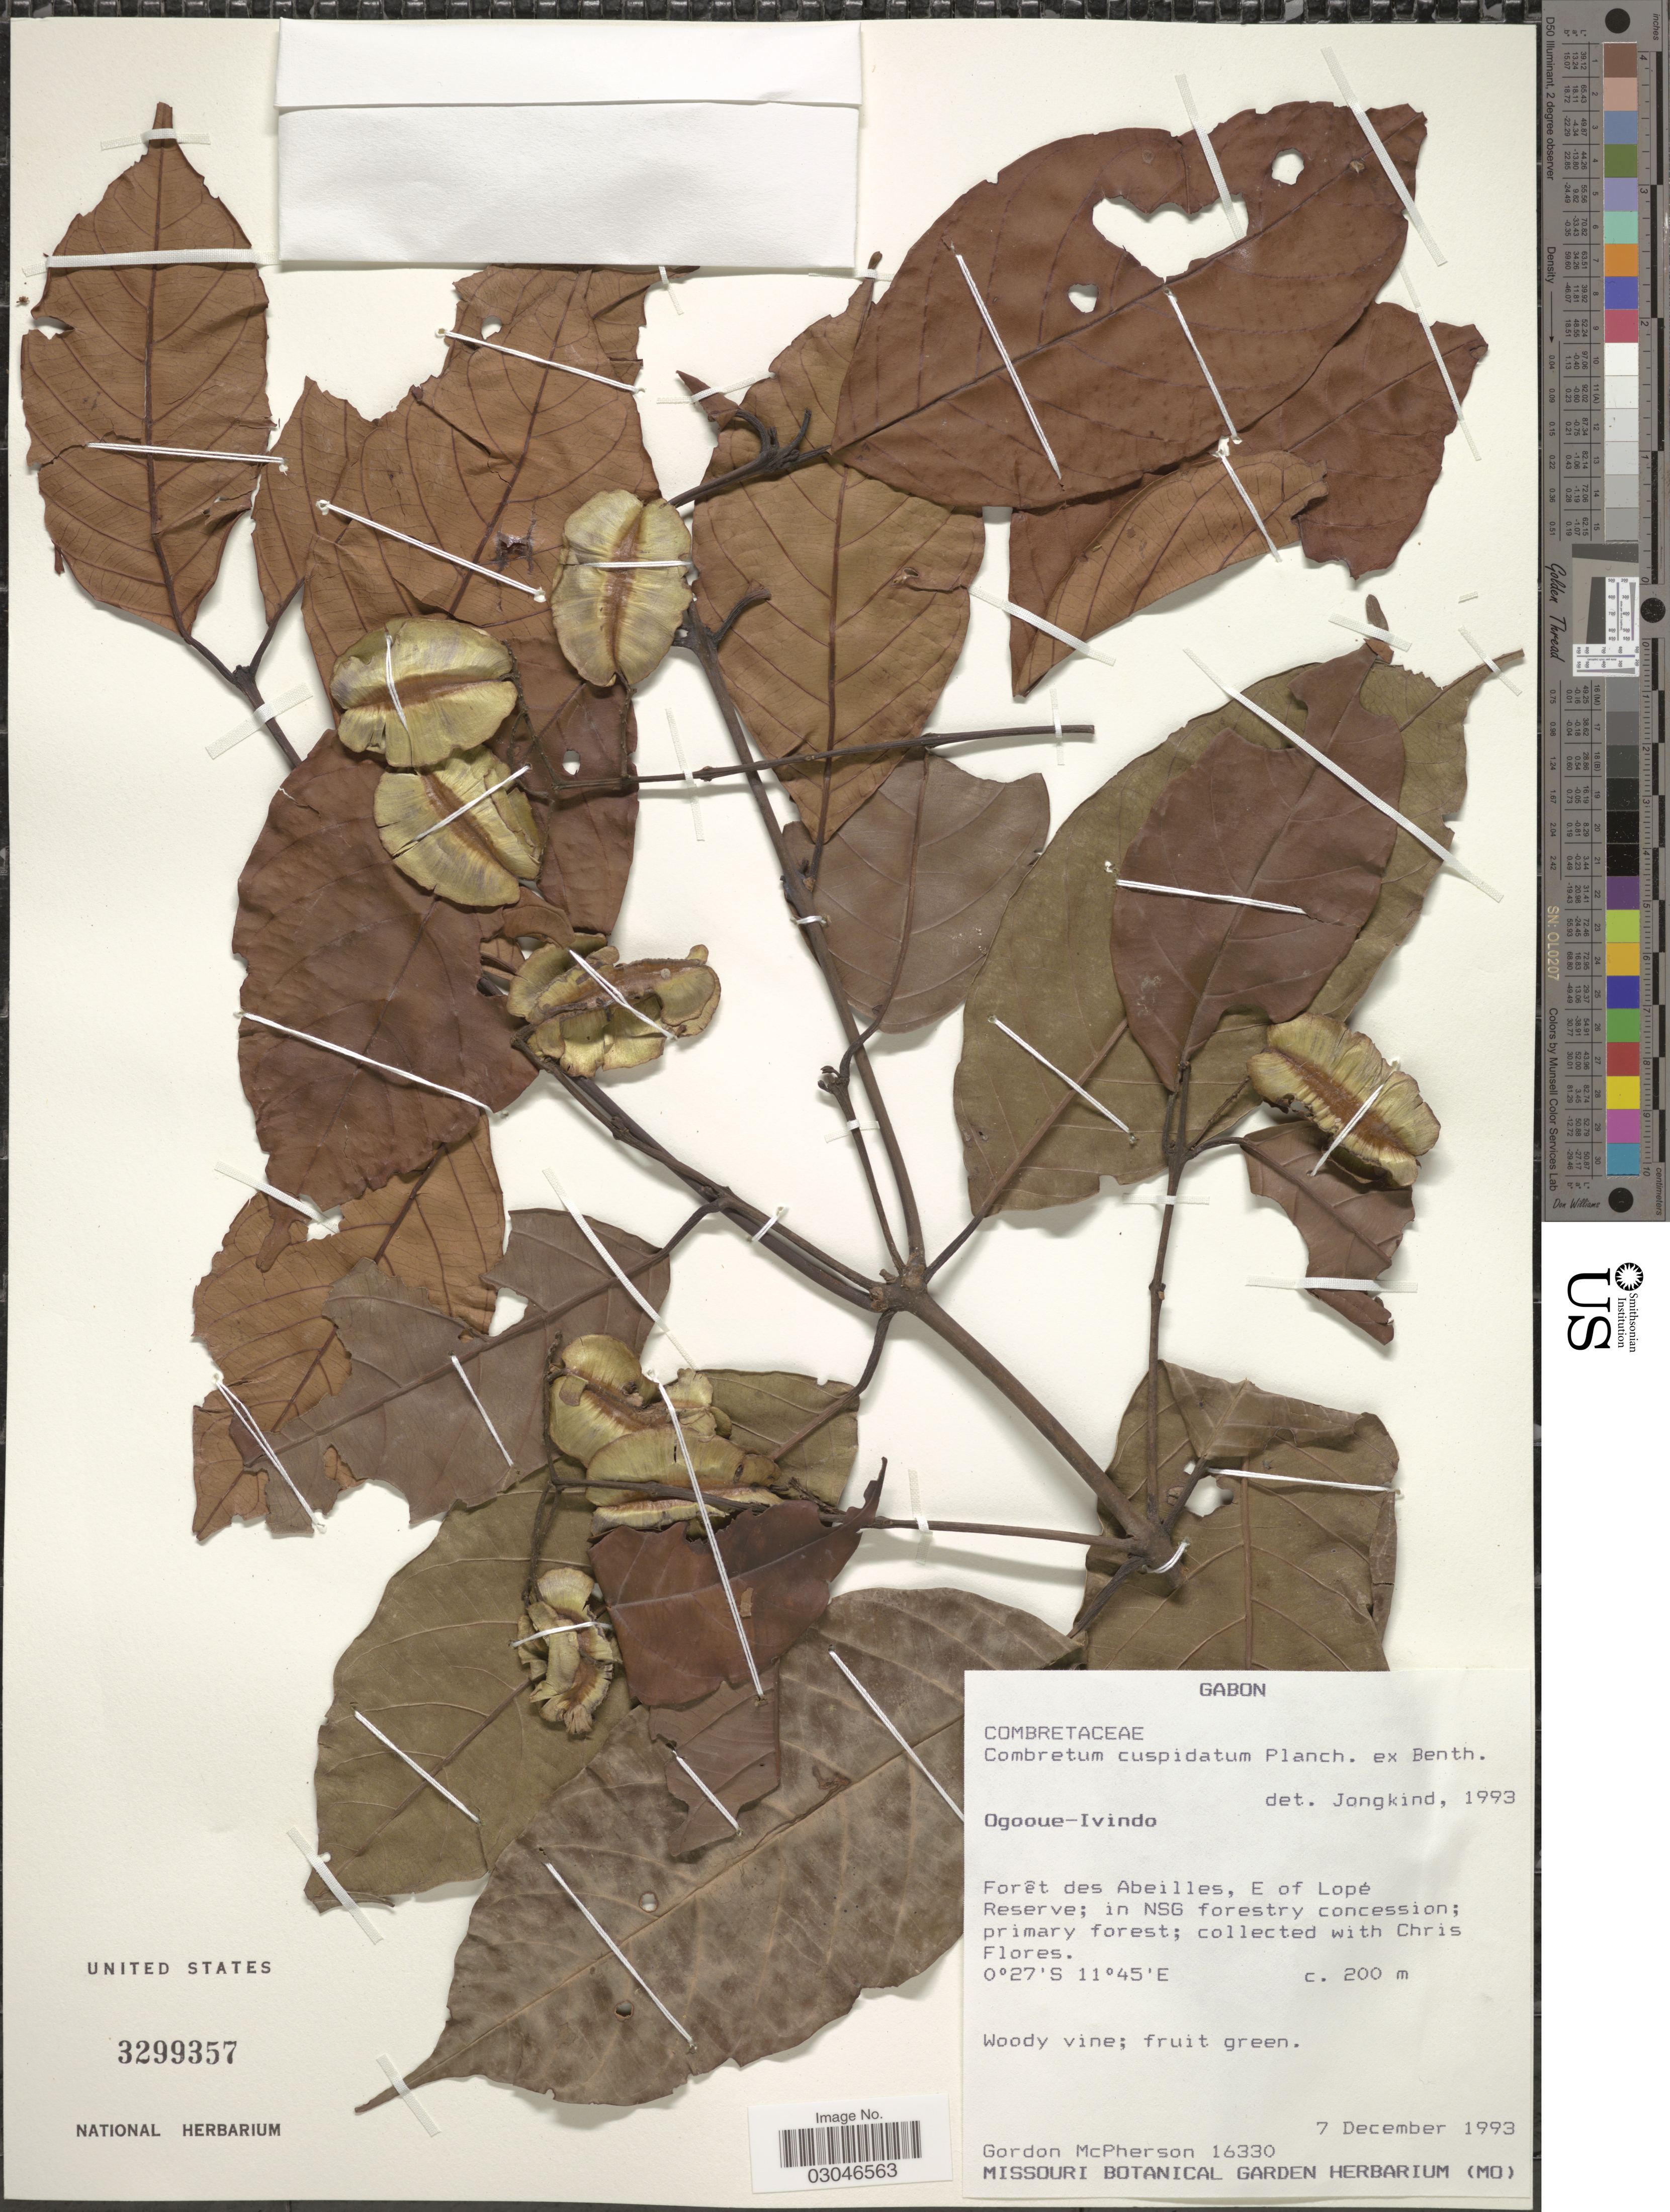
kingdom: Plantae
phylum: Tracheophyta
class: Magnoliopsida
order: Myrtales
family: Combretaceae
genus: Combretum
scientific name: Combretum cuspidatum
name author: Planch. ex Benth.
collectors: G. McPherson & C. Flores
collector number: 16330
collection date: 1993-12-07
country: Gabon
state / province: Ogooue-Ivindo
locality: Forêt des Abeilles, E of Lopé Reserve; in NSG forestry concession.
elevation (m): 200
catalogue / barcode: US 3299357